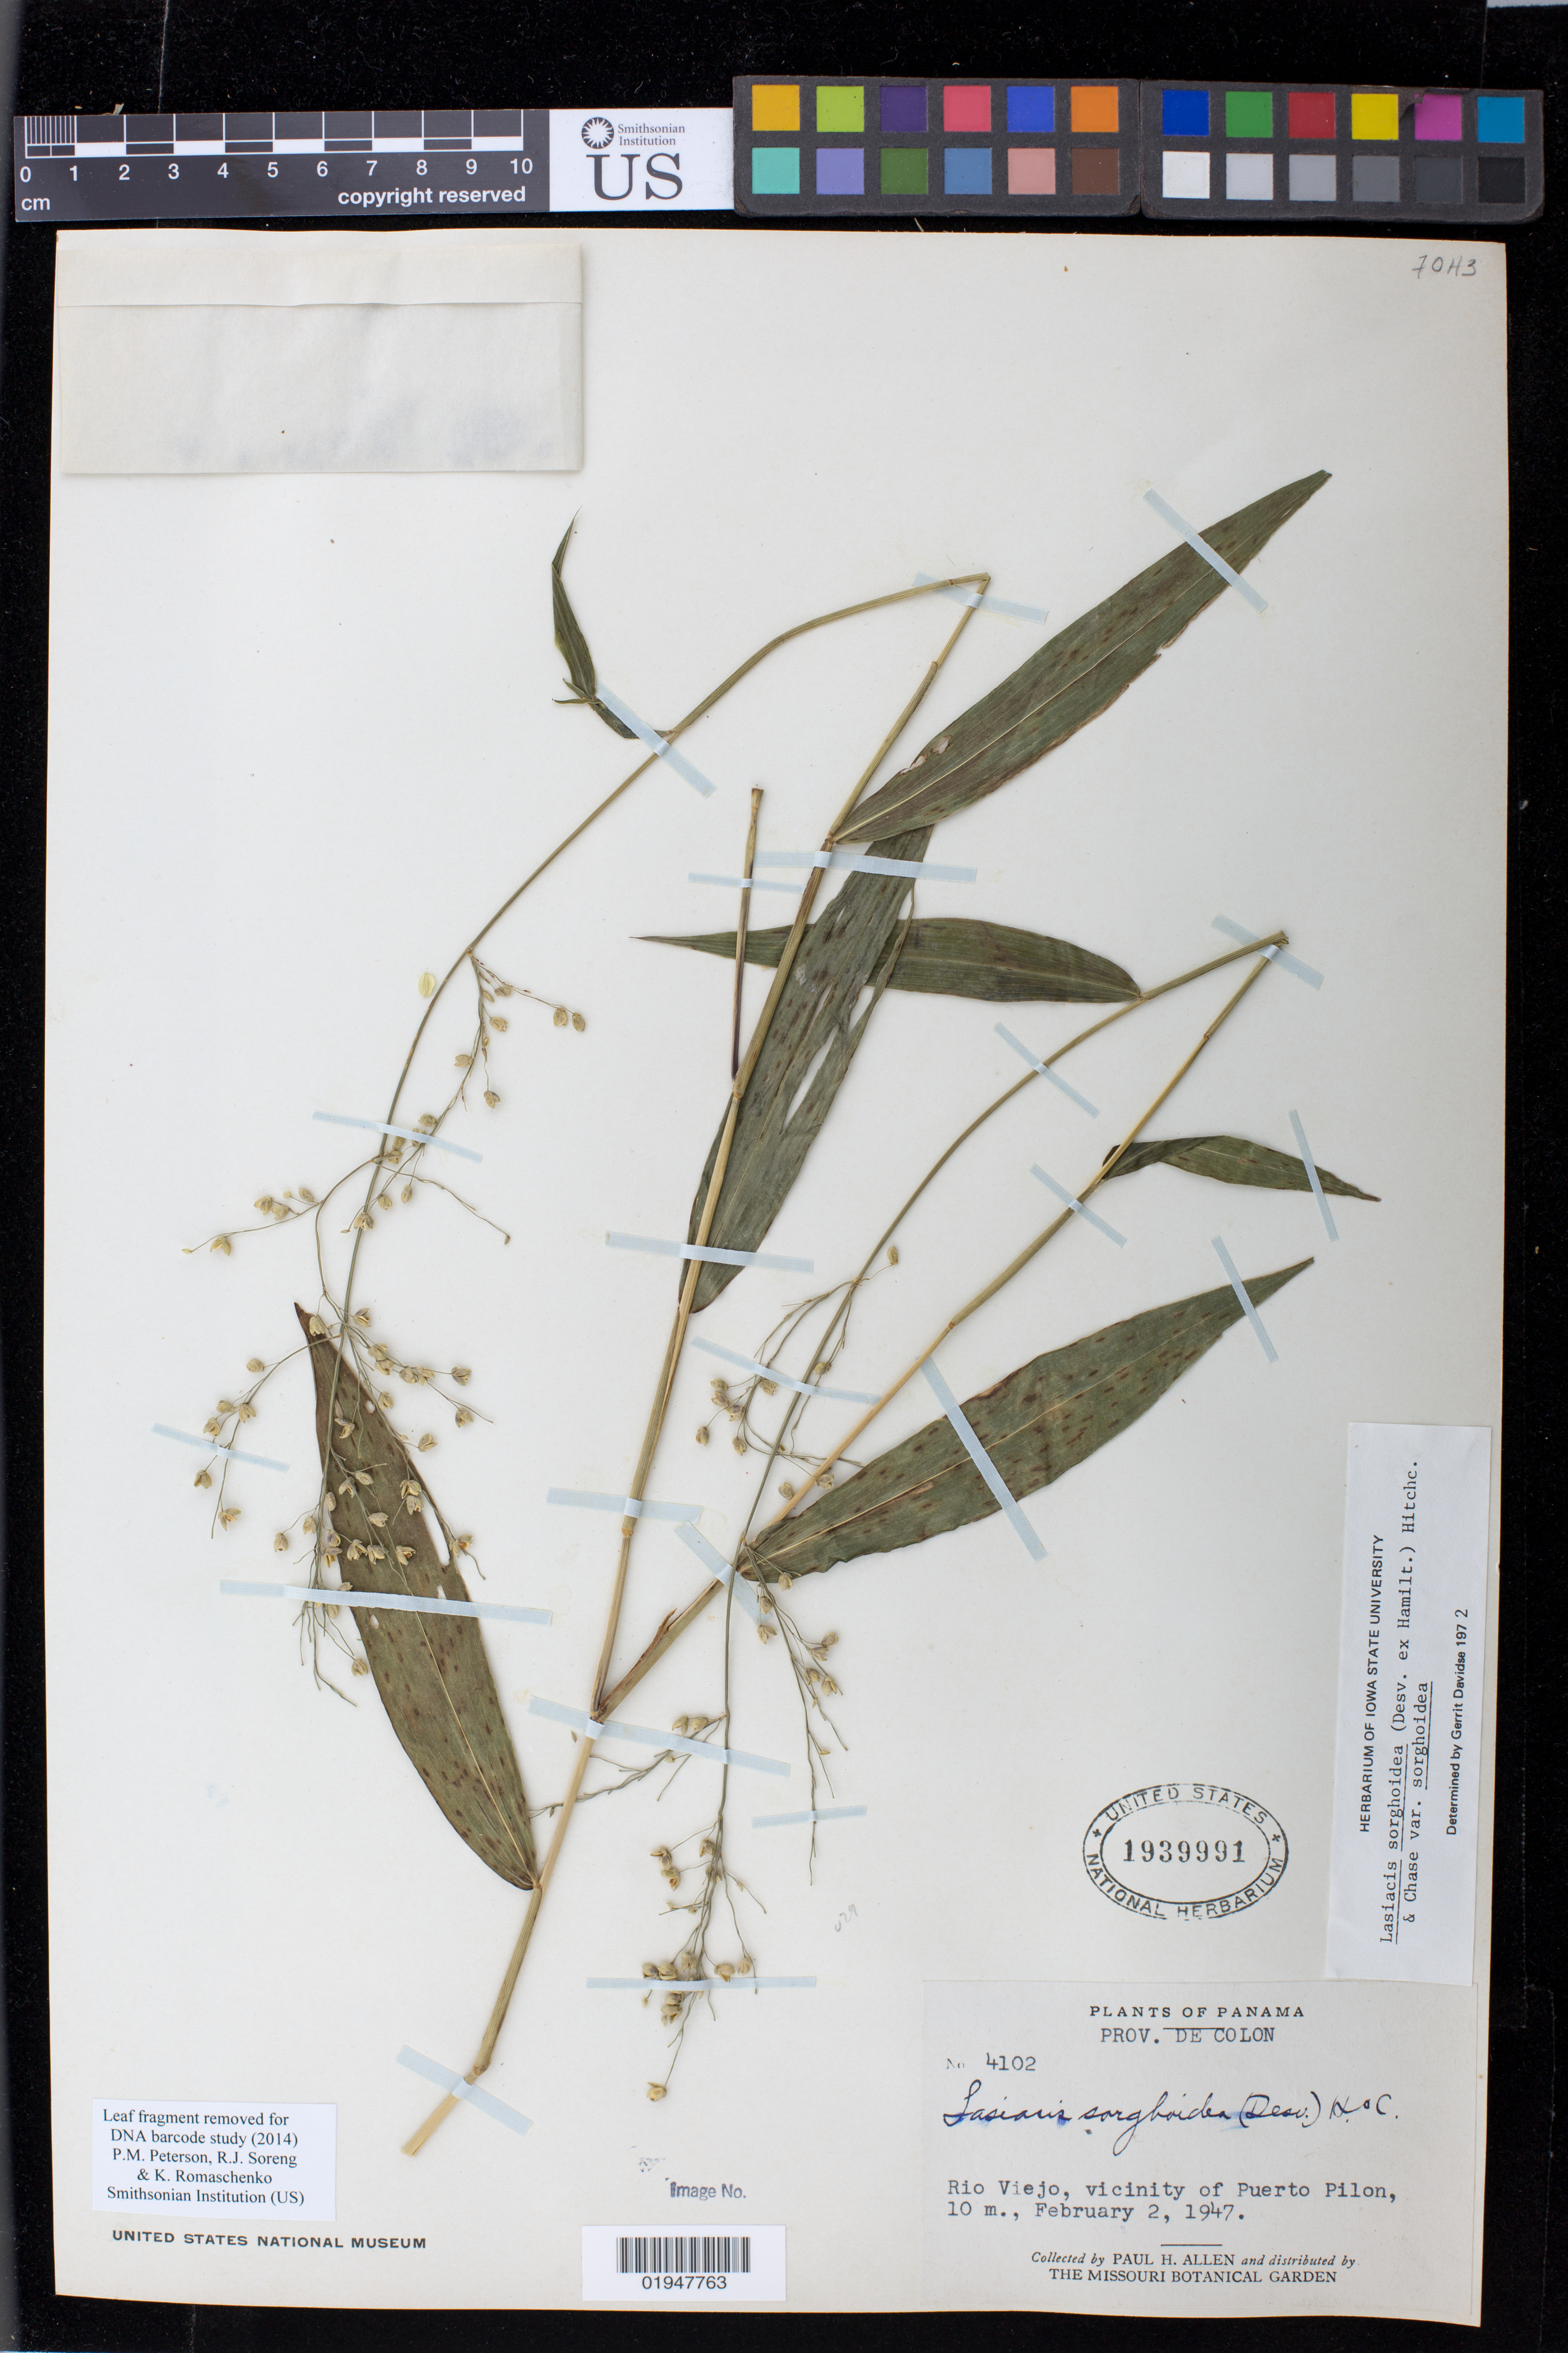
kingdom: Plantae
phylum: Tracheophyta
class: Liliopsida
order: Poales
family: Poaceae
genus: Lasiacis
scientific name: Lasiacis sorghoidea var. sorghoidea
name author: (Desv. ex Ham.) Hitchc. & Chase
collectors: P. H. Allen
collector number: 4102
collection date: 1947-02-02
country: Panama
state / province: Colón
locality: Rio Viejo, vicinity of Puerto Pilon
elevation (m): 10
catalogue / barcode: US 1939991